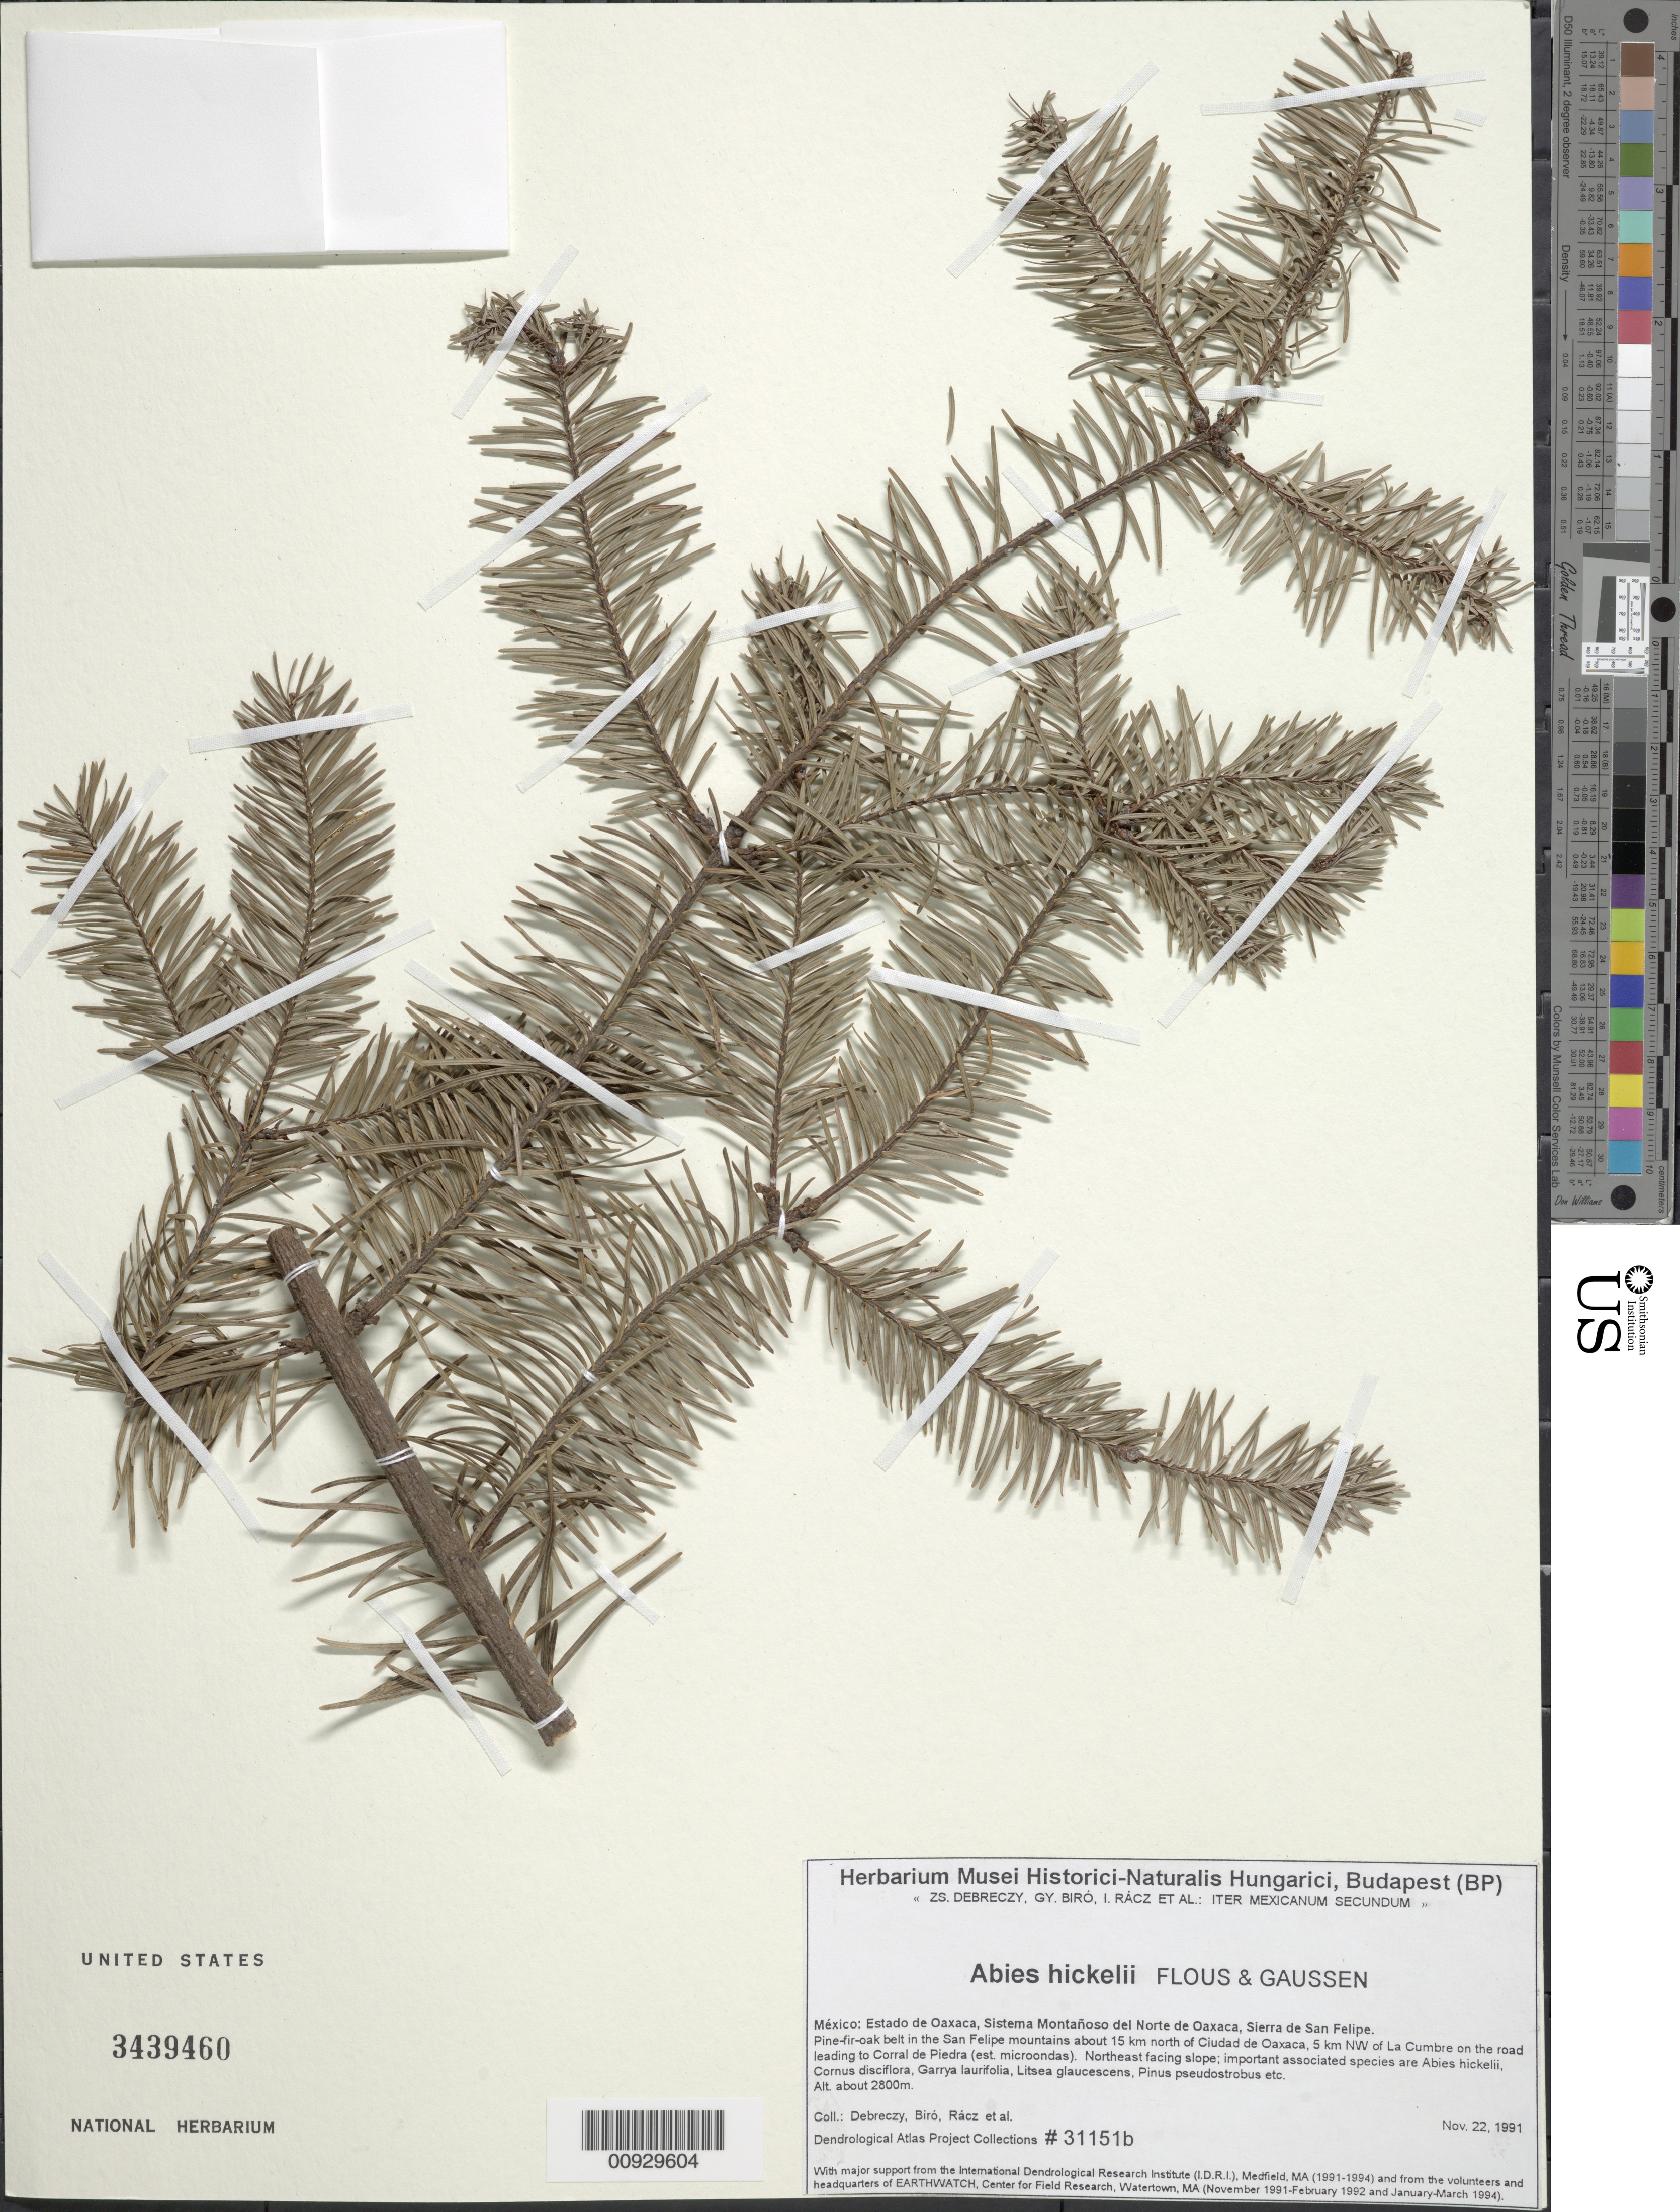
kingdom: Plantae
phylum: Tracheophyta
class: Pinopsida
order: Pinales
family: Pinaceae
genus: Abies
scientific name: Abies hickelii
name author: Flous & Gaussen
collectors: Z. Debreczy, G. Biro, I. Rácz & et al.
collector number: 31151 b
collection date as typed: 22 Nov 1991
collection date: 1991-11-22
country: Mexico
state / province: Oaxaca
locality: San Felipe mountains about 15 km north of Ciudad de Oaxaca, 5 km. NW of La Cumbre on the road leading to Corral de Piedra (est. microondas). Sistema Montañoso del Norte de Oaxaca, Sierra San Felipe.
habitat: Pine-fir-oak belt. Northeast facing slope. Important associated species are Abies hickelii, Cornus disciflora, Garrya laurifolia, Litsea glaucescens, Pinus pseudostrobus, etc.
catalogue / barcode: US 3439460